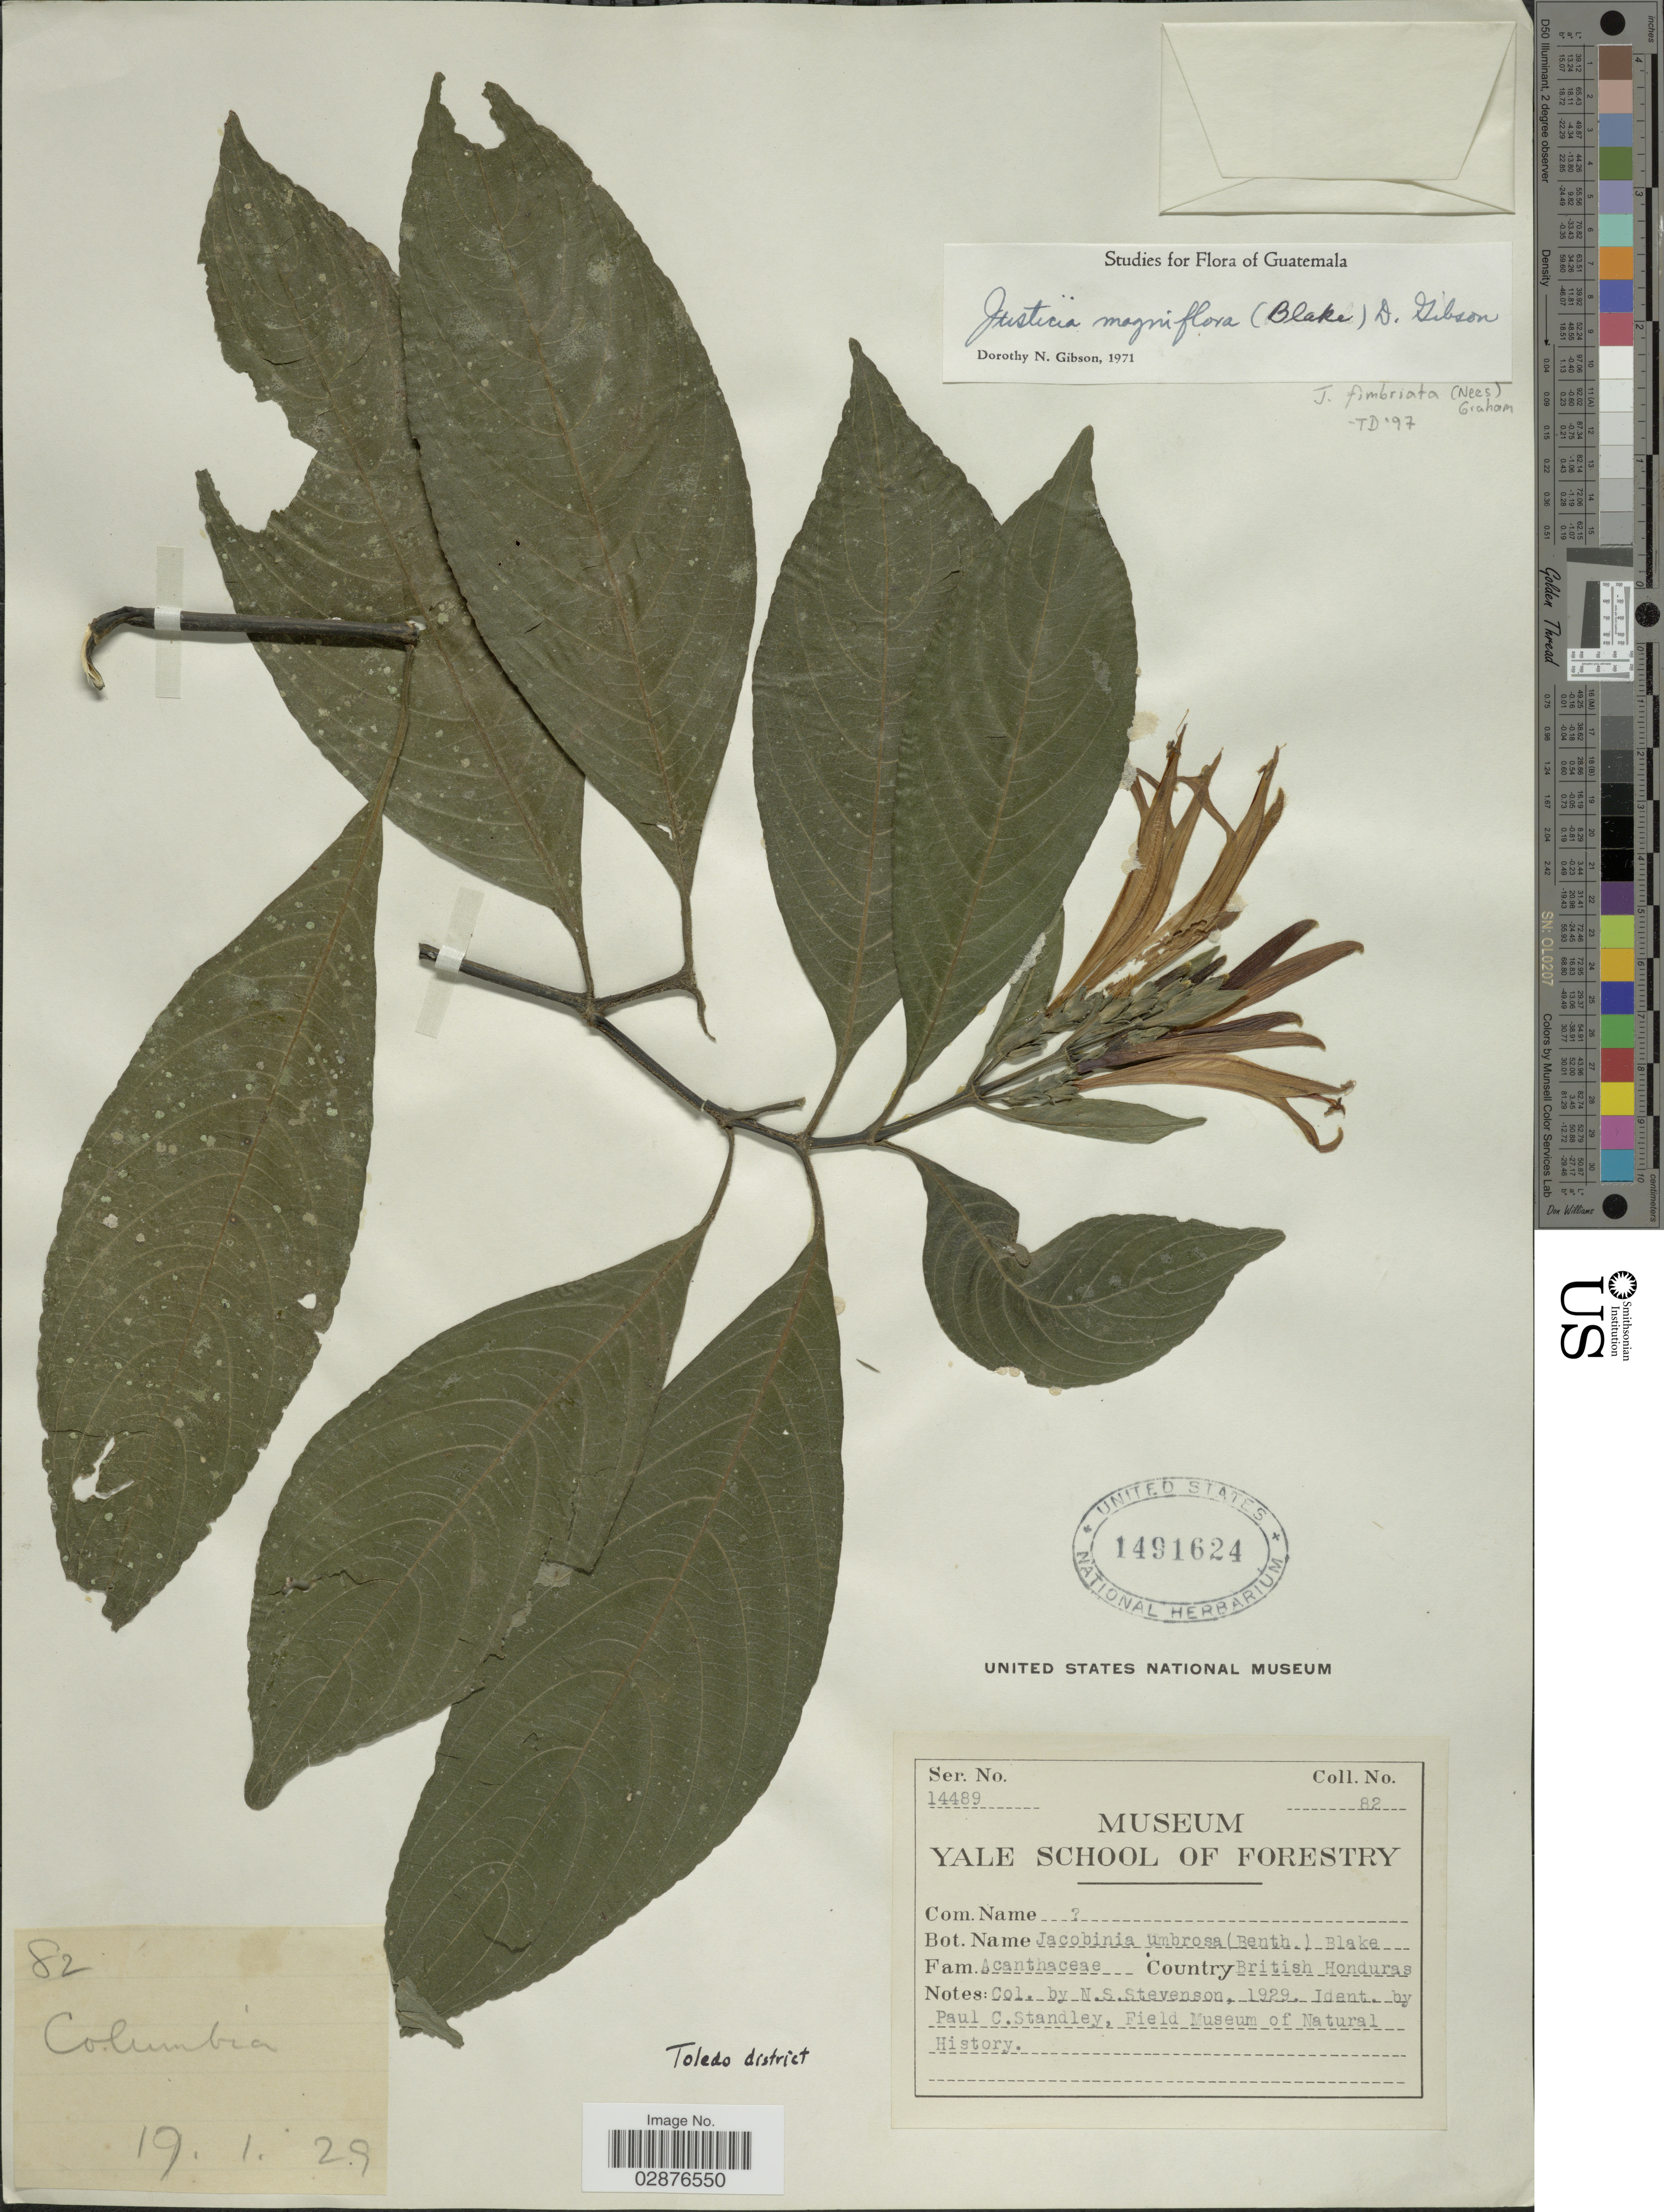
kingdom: Plantae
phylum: Tracheophyta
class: Magnoliopsida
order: Lamiales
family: Acanthaceae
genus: Justicia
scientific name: Justicia magniflora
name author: (S.F. Blake) D.N. Gibson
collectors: N. Stevenson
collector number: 82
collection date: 1929-01-19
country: Belize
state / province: Toledo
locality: Toledo district. British Honduras.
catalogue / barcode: US 1491624